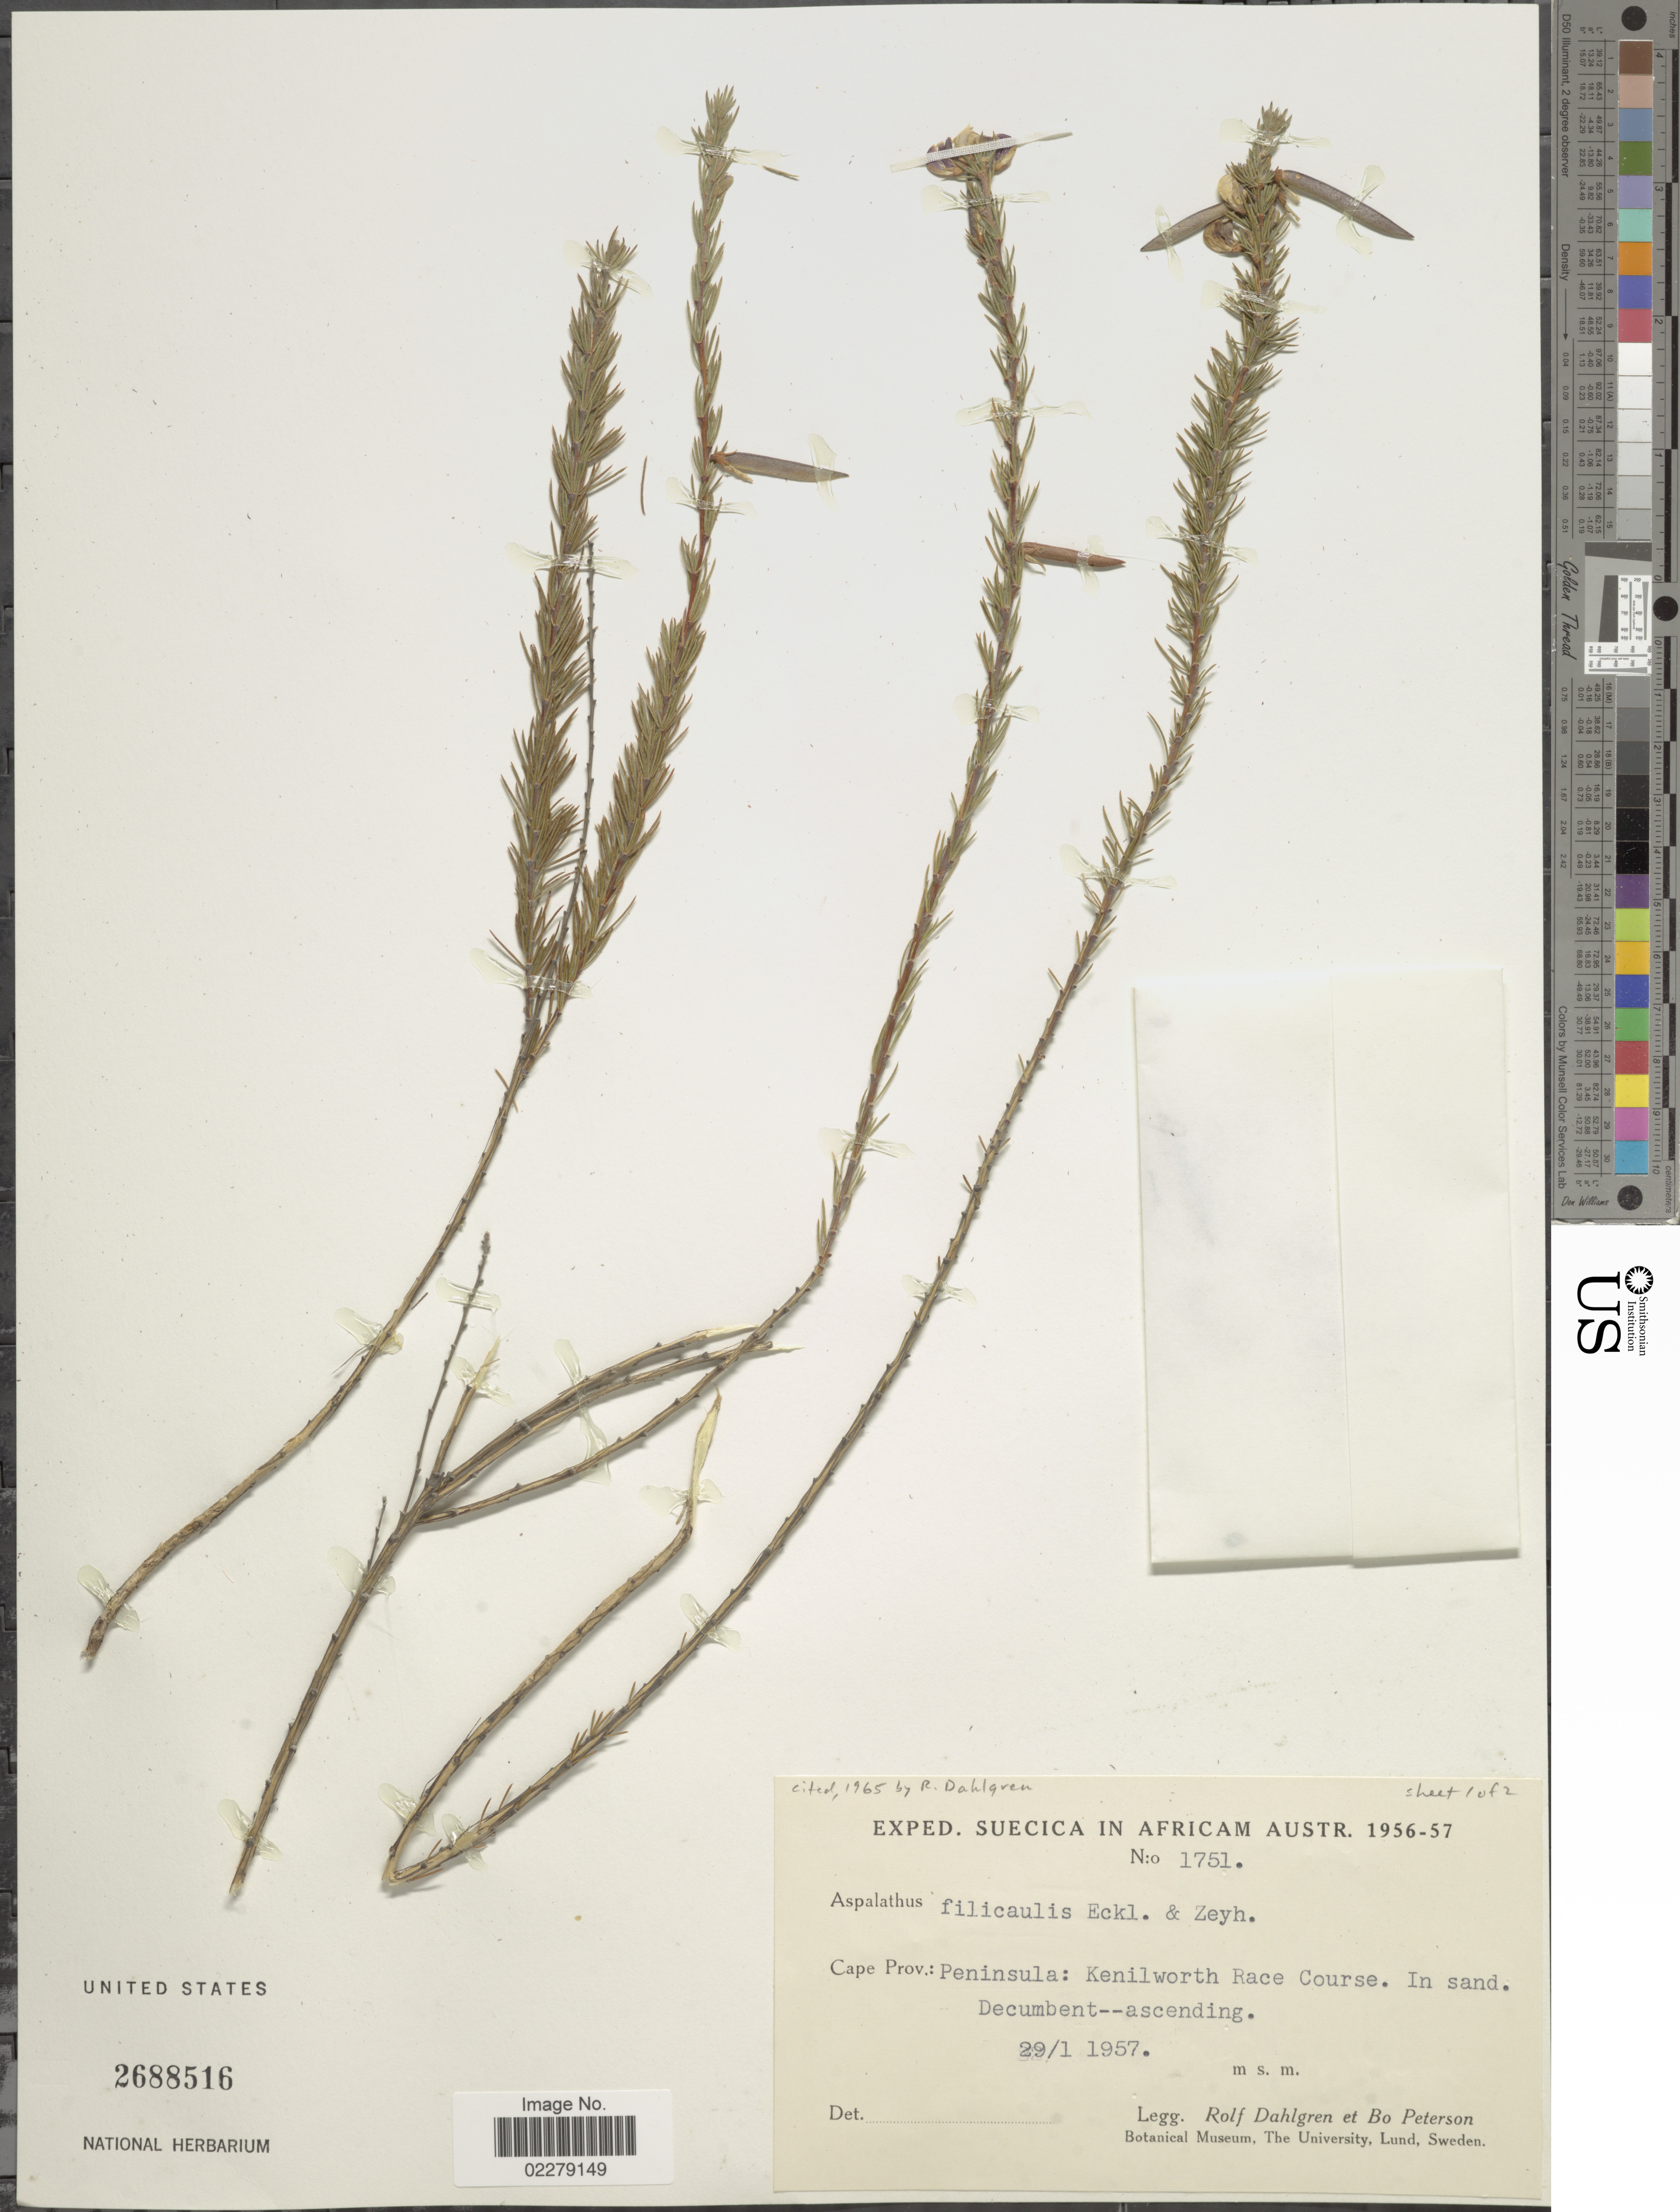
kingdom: Plantae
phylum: Tracheophyta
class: Magnoliopsida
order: Fabales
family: Fabaceae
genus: Aspalathus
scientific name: Aspalathus filicaulis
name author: Eckl. & Zeyh.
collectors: R. Dahlgren & B. H. Peterson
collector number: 1751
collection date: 1957-01-29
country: South Africa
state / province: Western Cape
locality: Peninsula: Kenilworth Race Course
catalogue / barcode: US 2688516